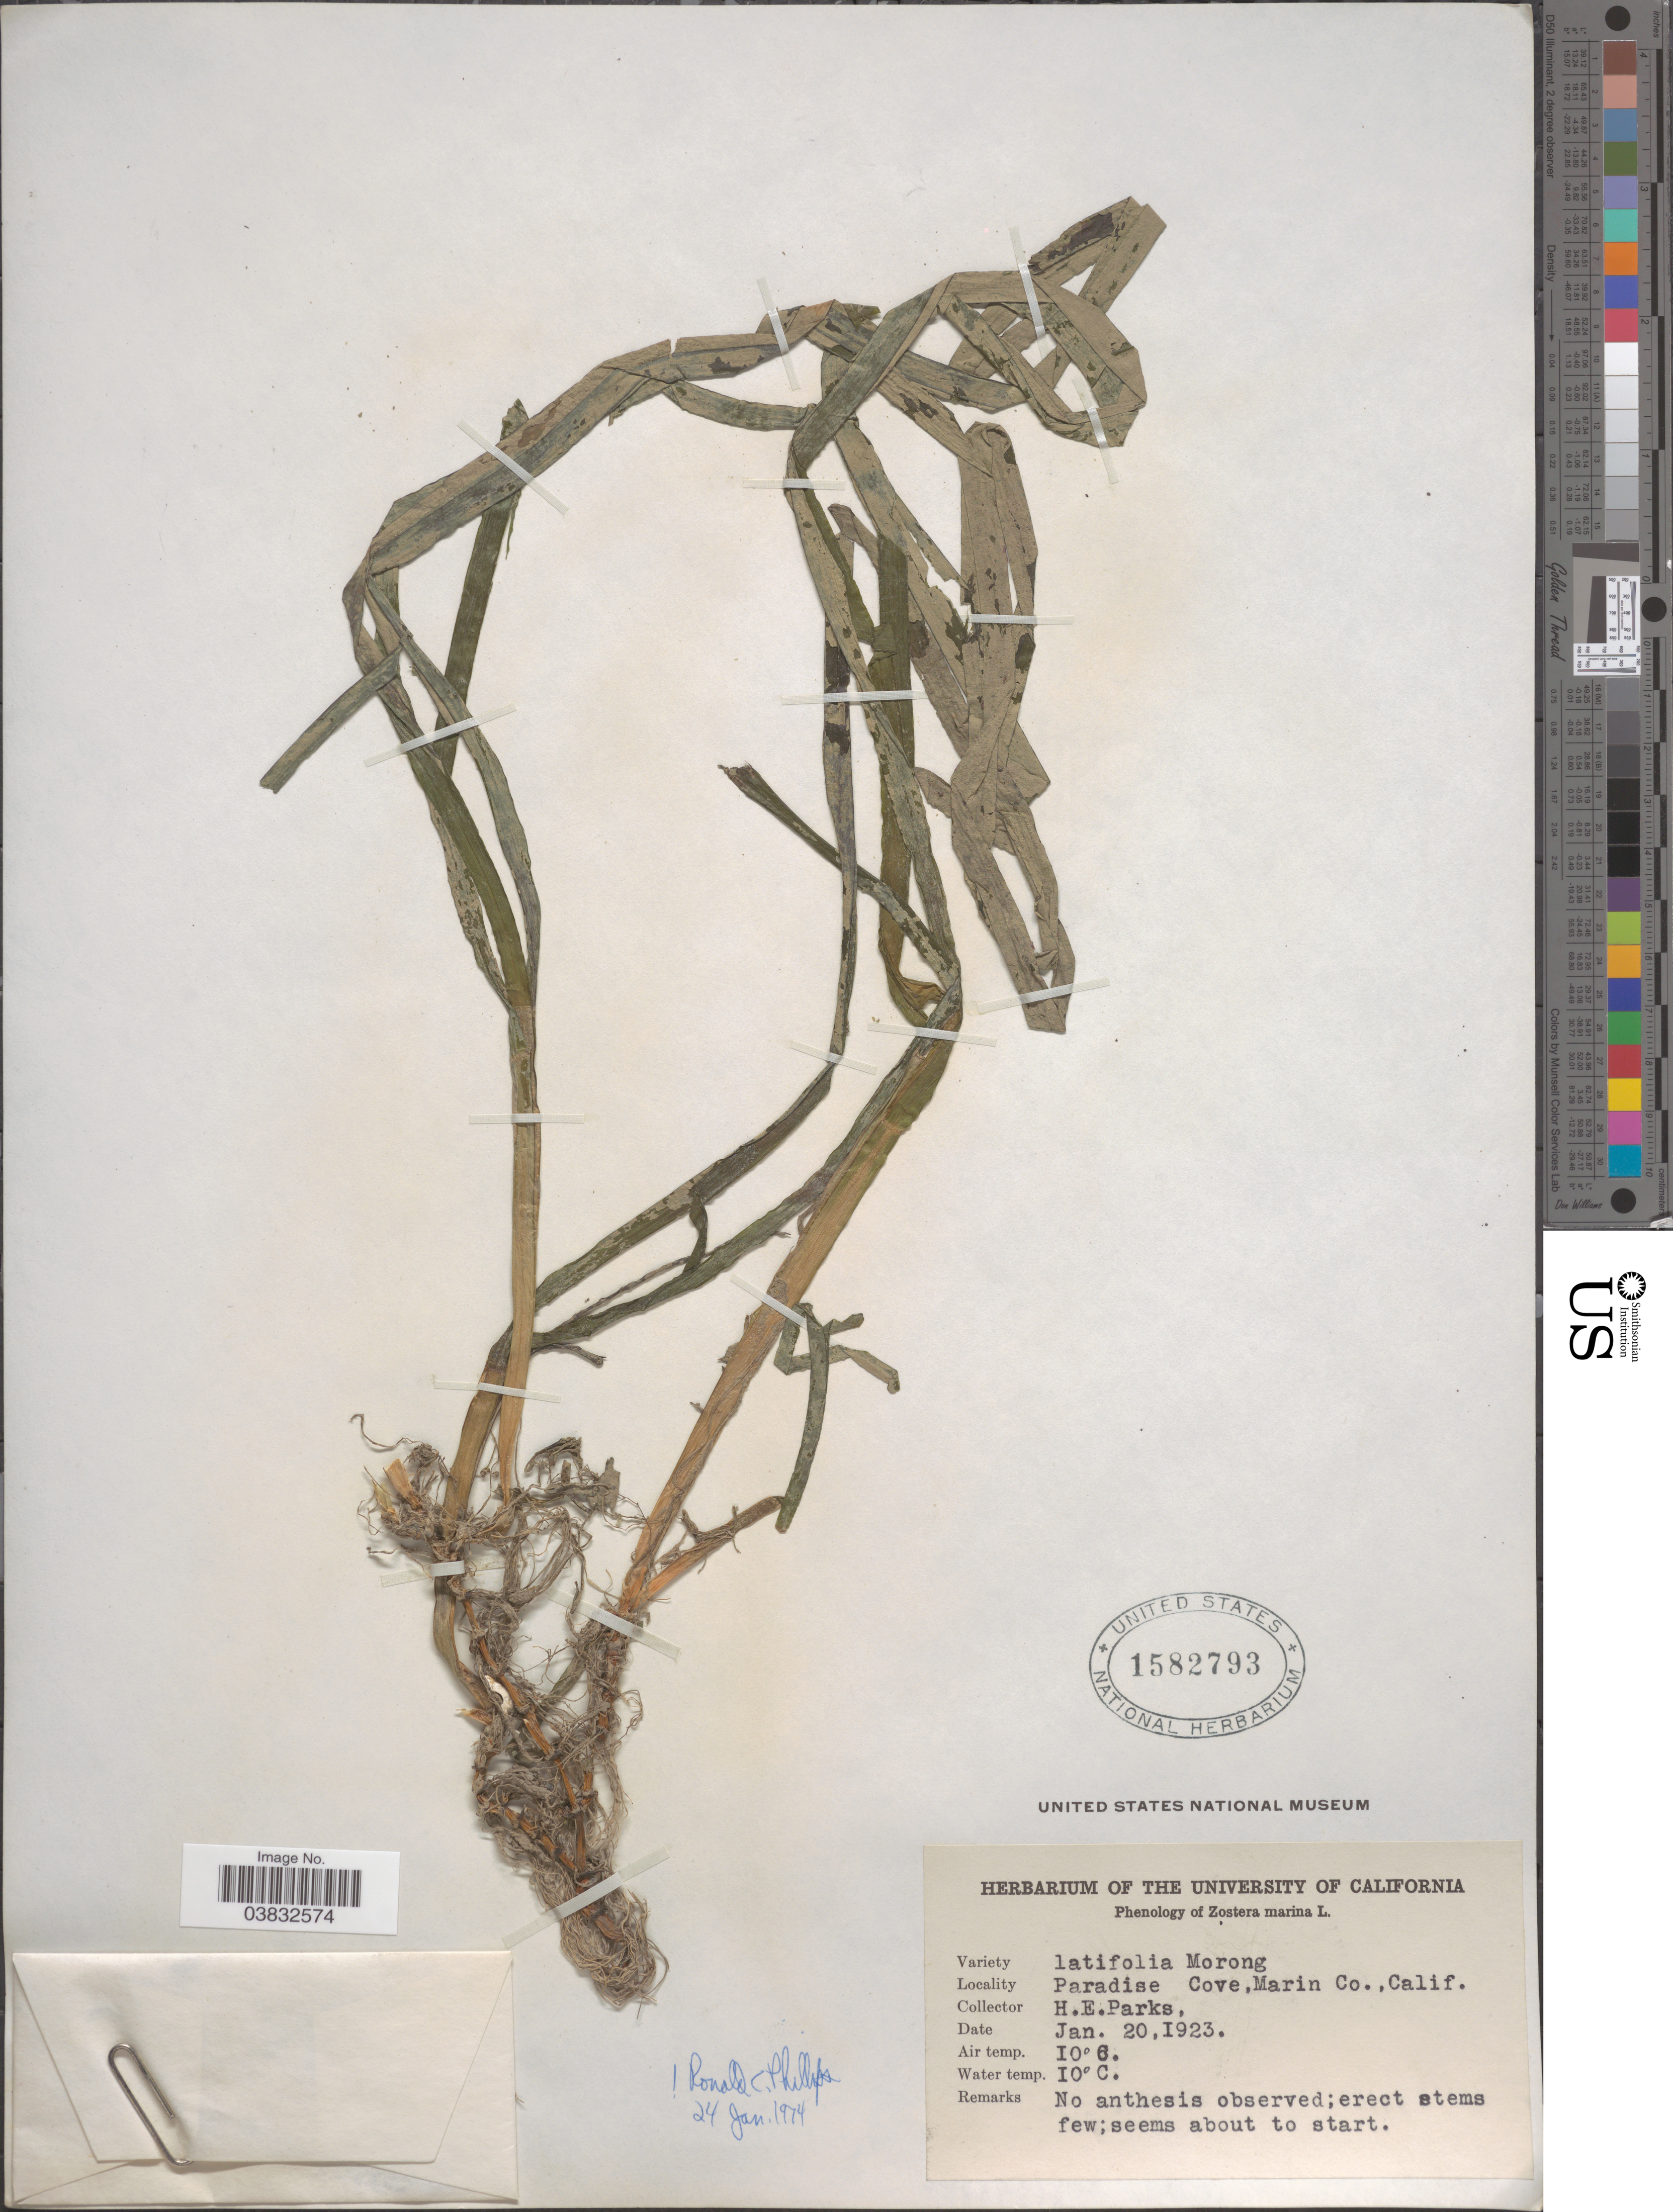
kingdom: Plantae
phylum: Tracheophyta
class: Liliopsida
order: Alismatales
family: Zosteraceae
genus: Zostera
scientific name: Zostera marina var. latifolia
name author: L.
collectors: H. E. Parks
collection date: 1923-01-20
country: United States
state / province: California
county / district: Marin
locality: Paradise Cove, Marin Co.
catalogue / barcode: US 1582793